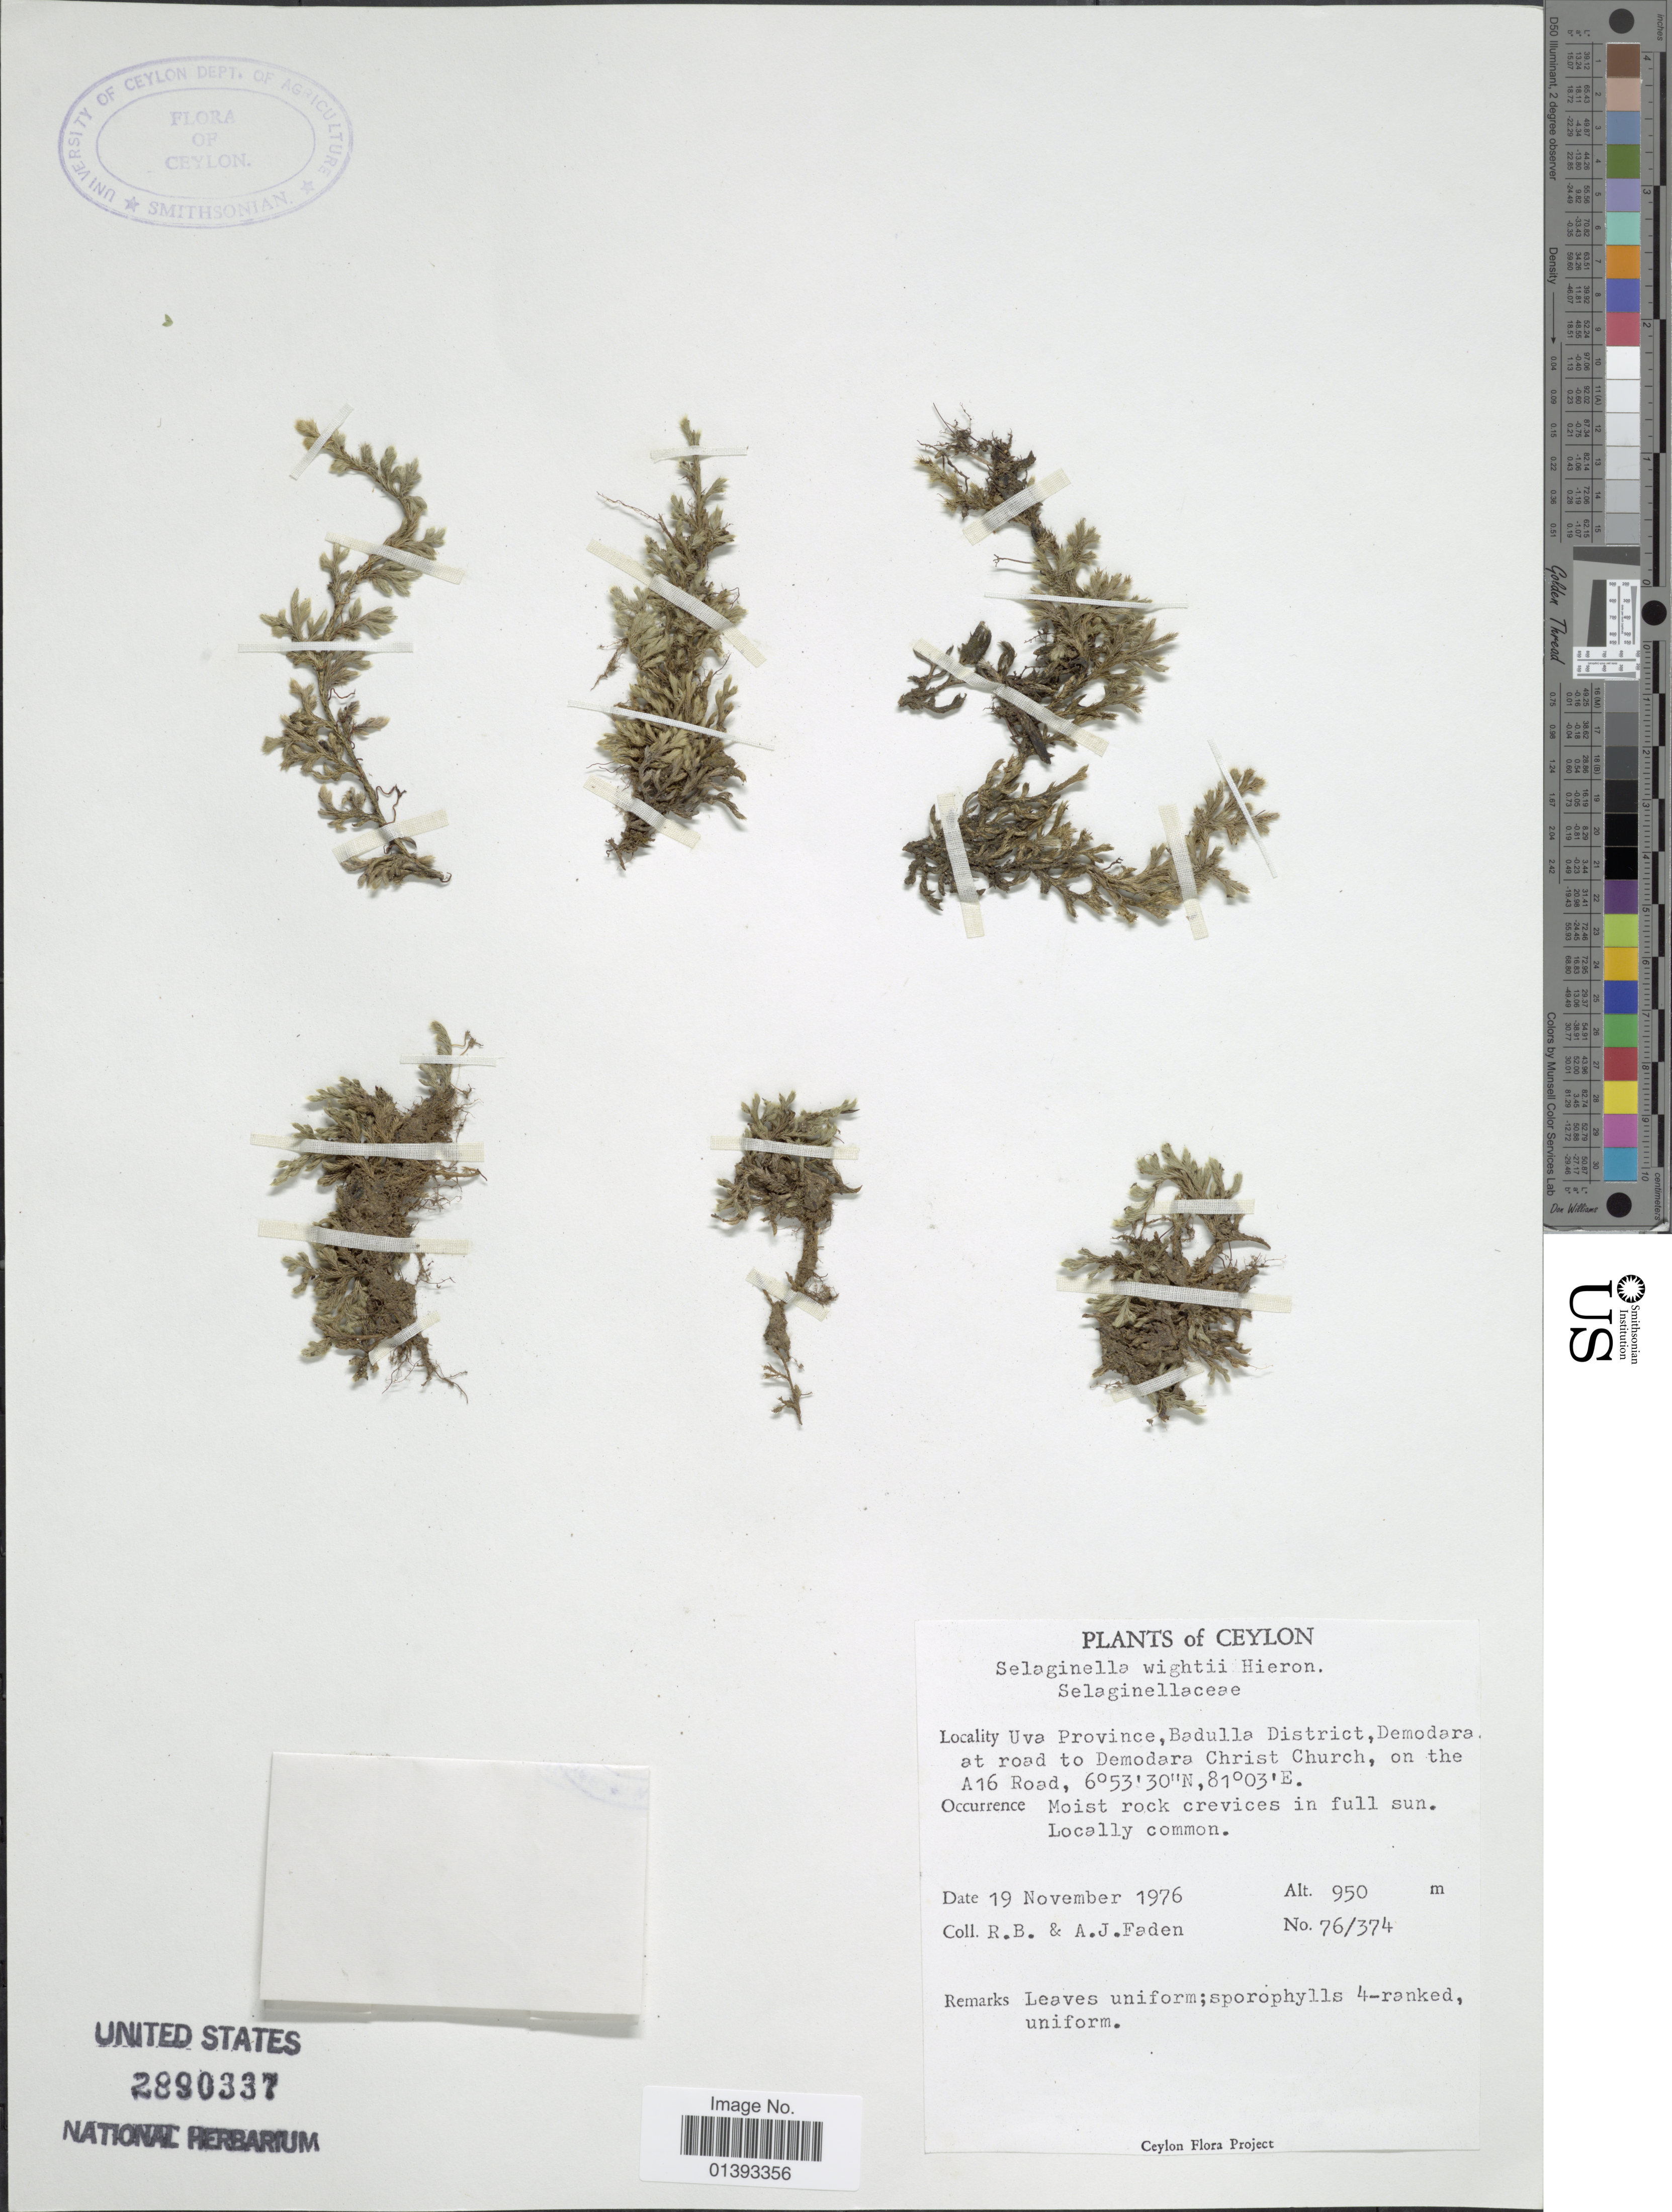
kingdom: Plantae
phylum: Tracheophyta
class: Lycopodiopsida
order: Selaginellales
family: Selaginellaceae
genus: Selaginella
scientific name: Selaginella wrightii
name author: Hieron.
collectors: R. B. Faden & A. J. Faden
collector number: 76/374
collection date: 1976-11-19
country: Sri Lanka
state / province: Uva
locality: Uva Province, Badulla District, Demodara, at road to Demodara Christ Church, on the A16 Road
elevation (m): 950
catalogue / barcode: US 2890337